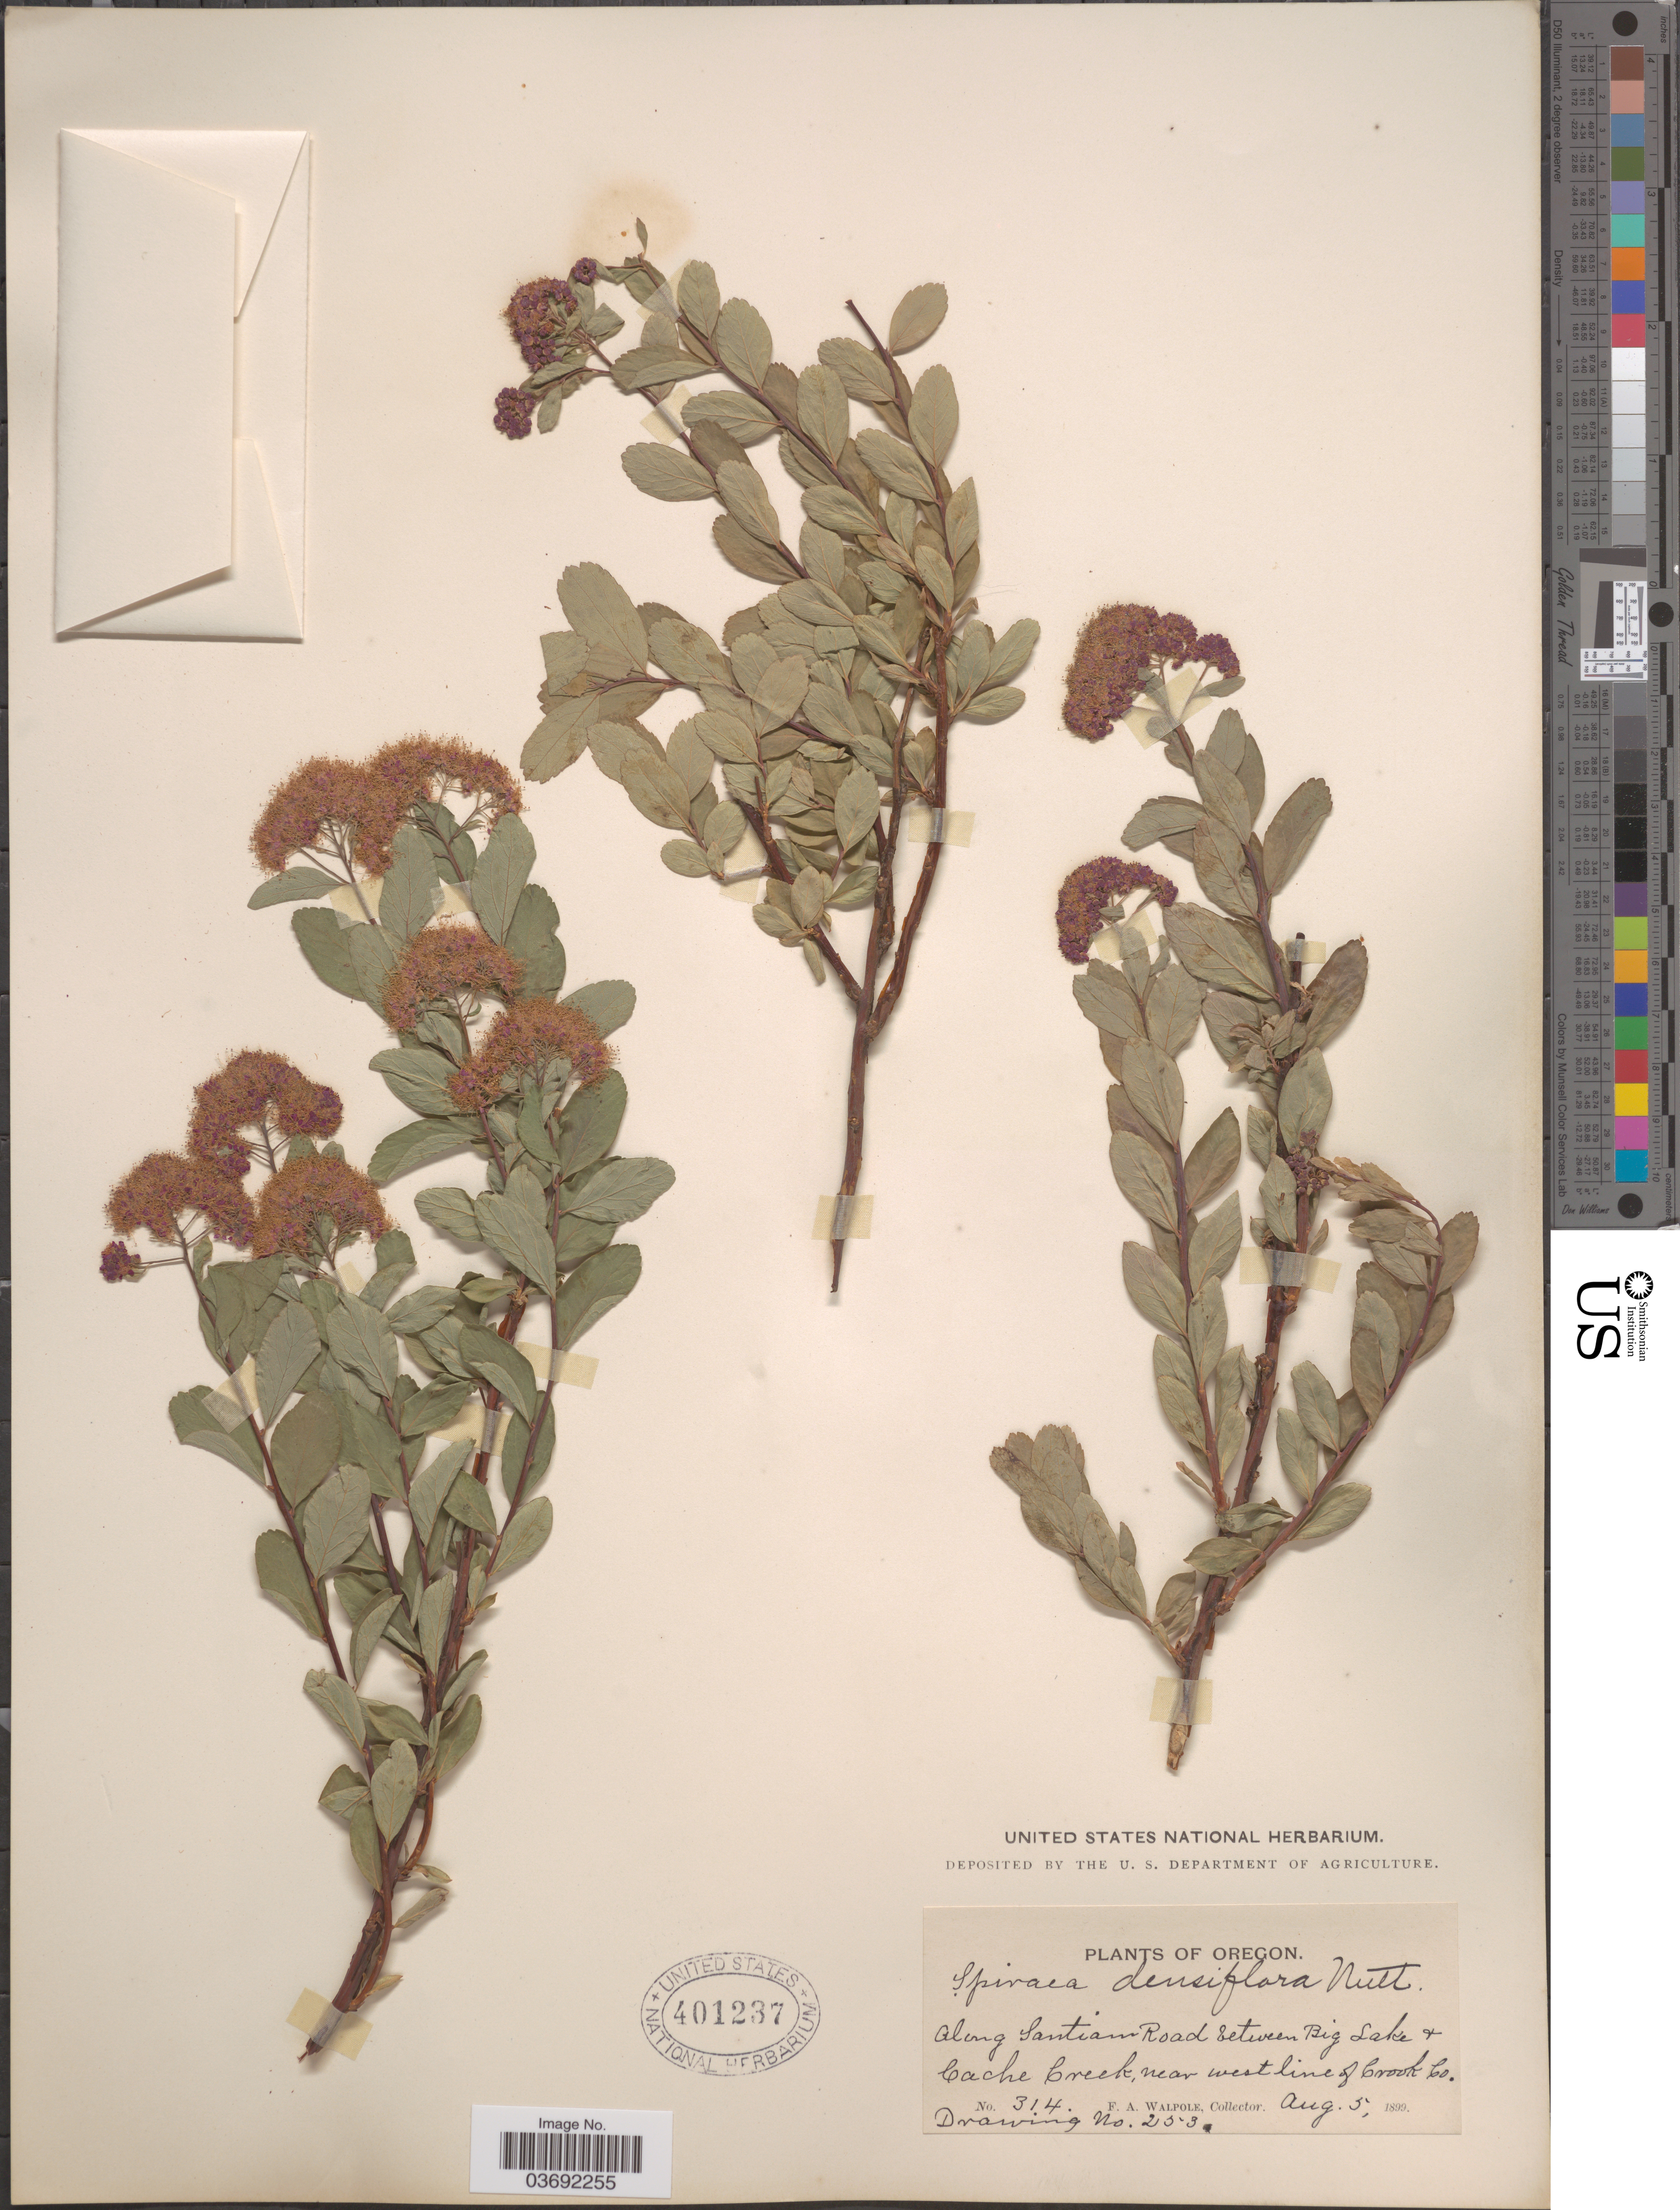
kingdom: Plantae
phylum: Tracheophyta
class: Magnoliopsida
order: Rosales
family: Rosaceae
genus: Spiraea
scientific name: Spiraea densiflora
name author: Nutt. ex Greenm.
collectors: F. Walpole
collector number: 314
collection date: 1899-08-05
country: United States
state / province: Oregon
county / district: Crook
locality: Along Santiam Road between Big Lake & Cache Creek, near west line of Crook Co.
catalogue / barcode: US 401237